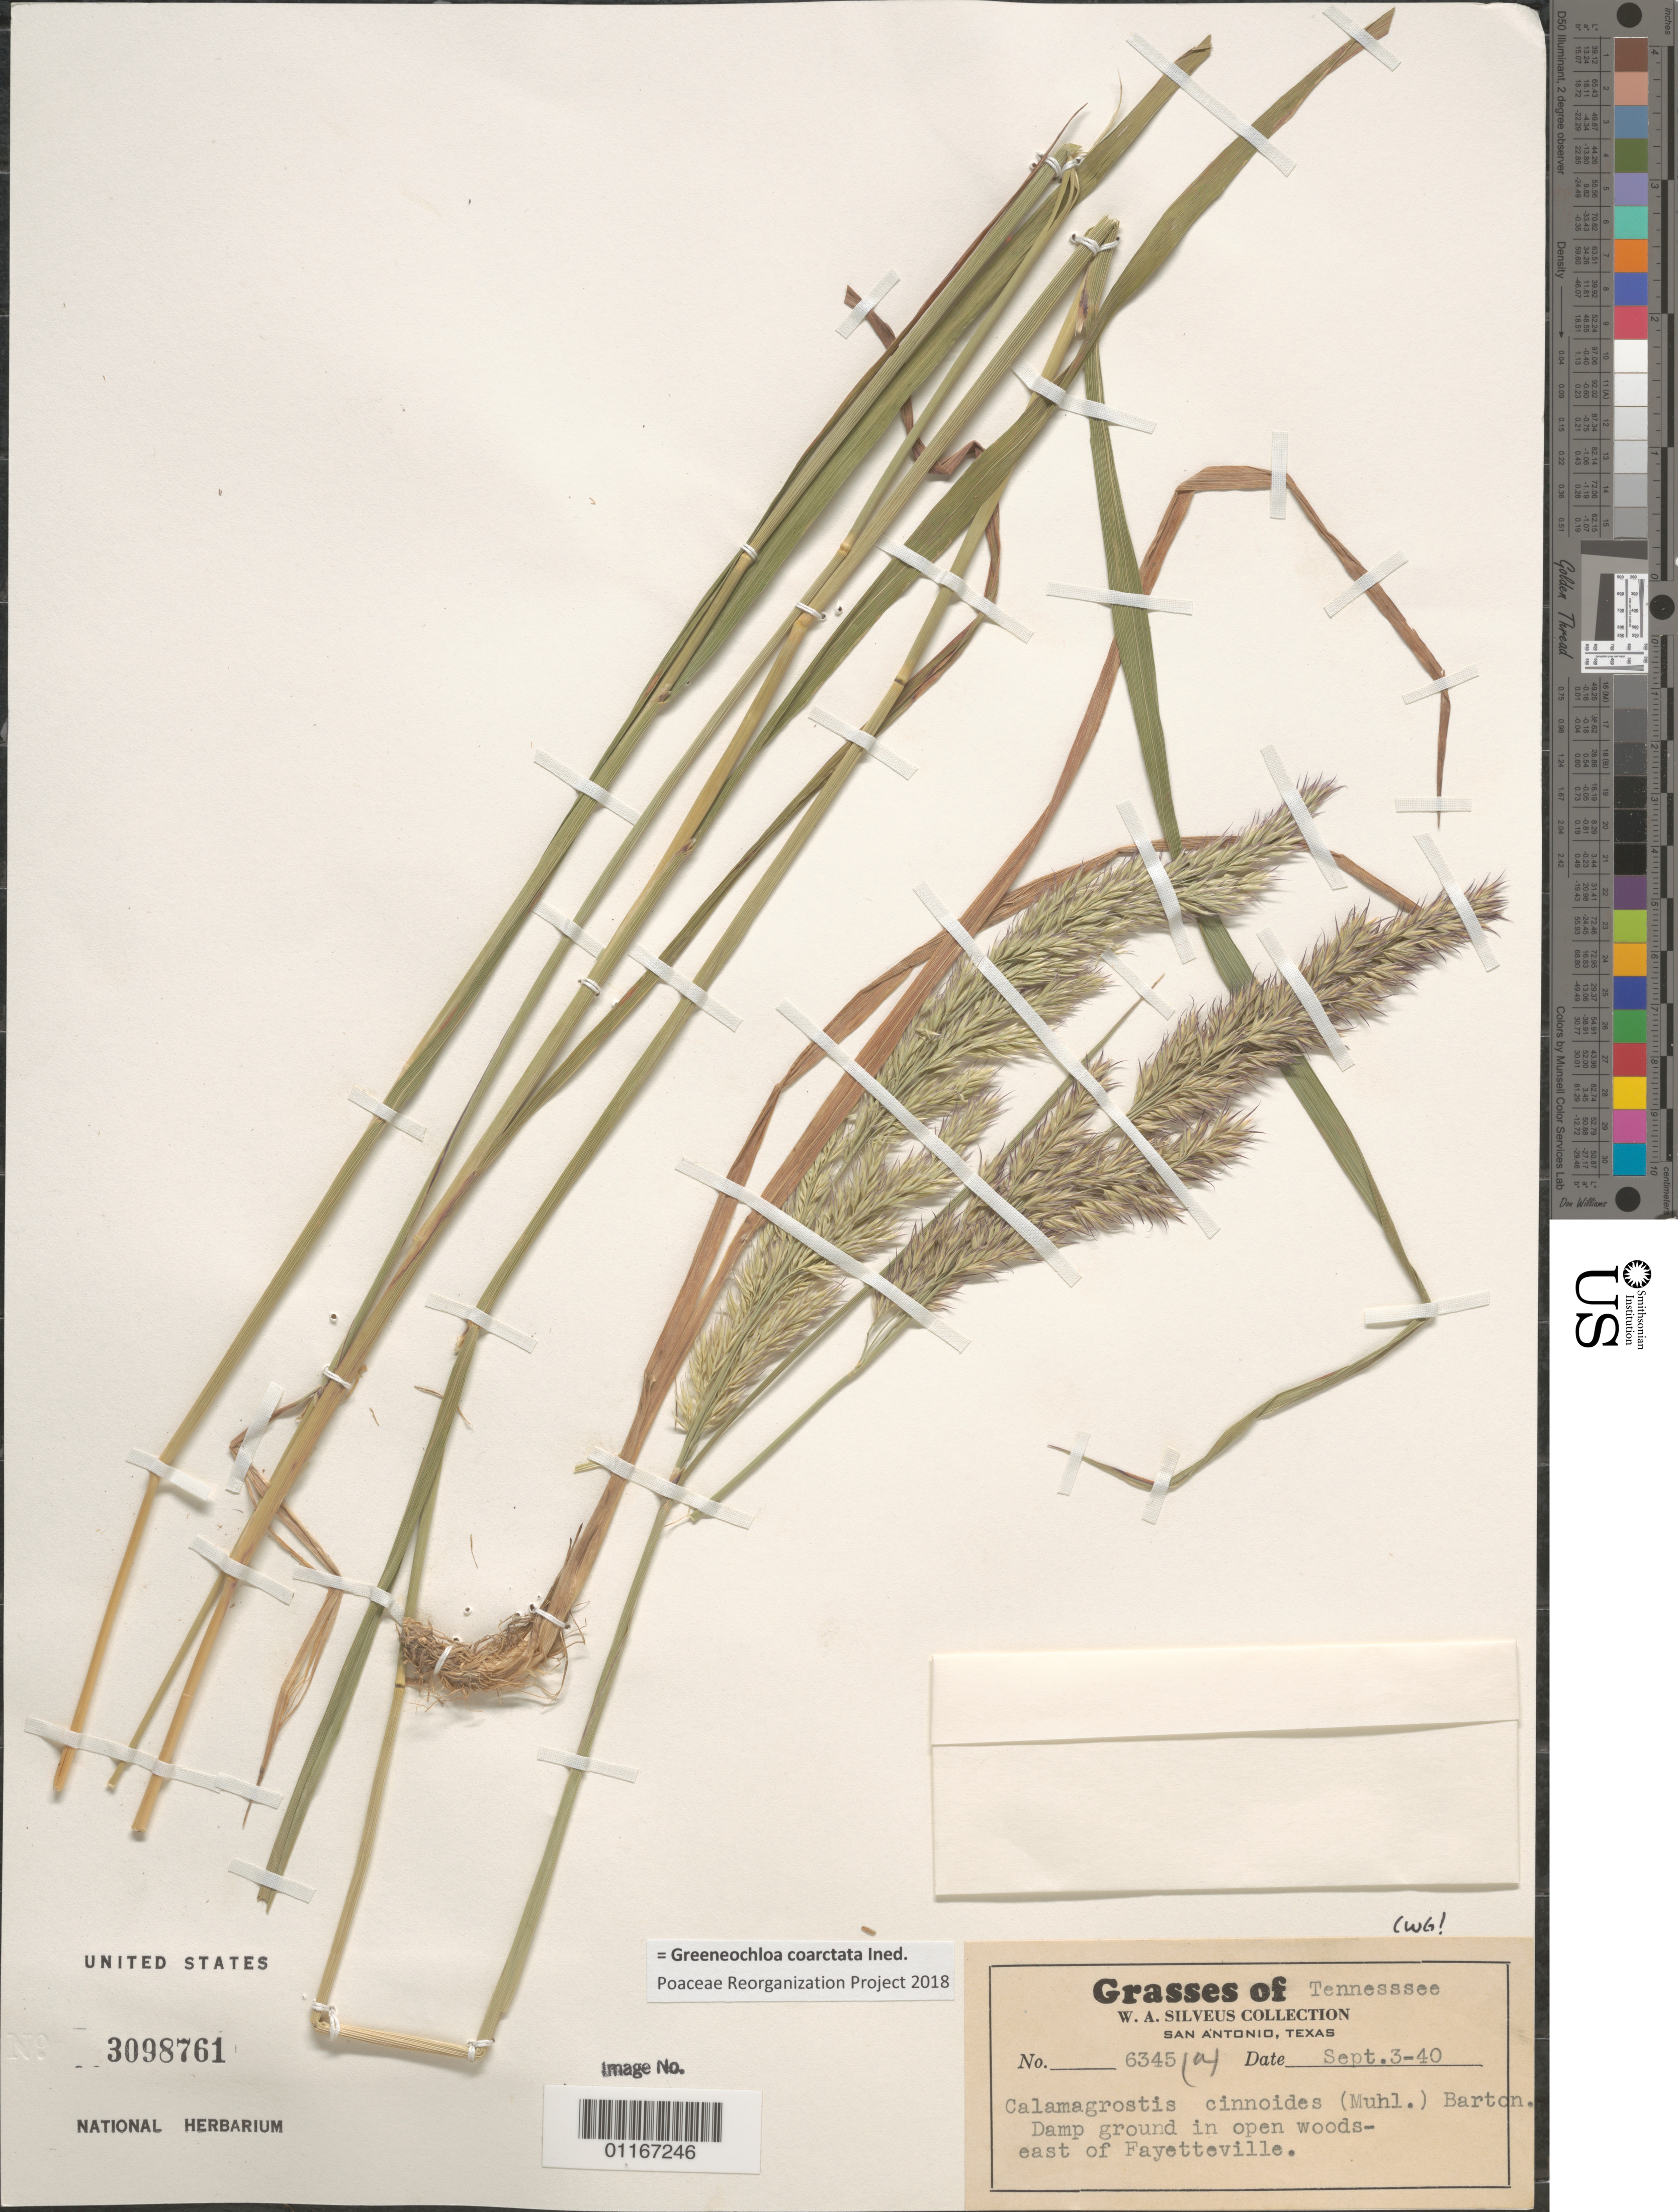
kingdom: Plantae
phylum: Tracheophyta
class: Liliopsida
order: Poales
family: Poaceae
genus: Greeneochloa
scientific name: Greeneochloa coarctata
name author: (Torr. ex Eaton) P.M. Peterson et al.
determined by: Poaceae Reorganization Project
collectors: W. Silveus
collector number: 6345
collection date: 1940-09-03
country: United States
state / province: Tennessee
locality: East of Fayetteville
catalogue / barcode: US 3098761